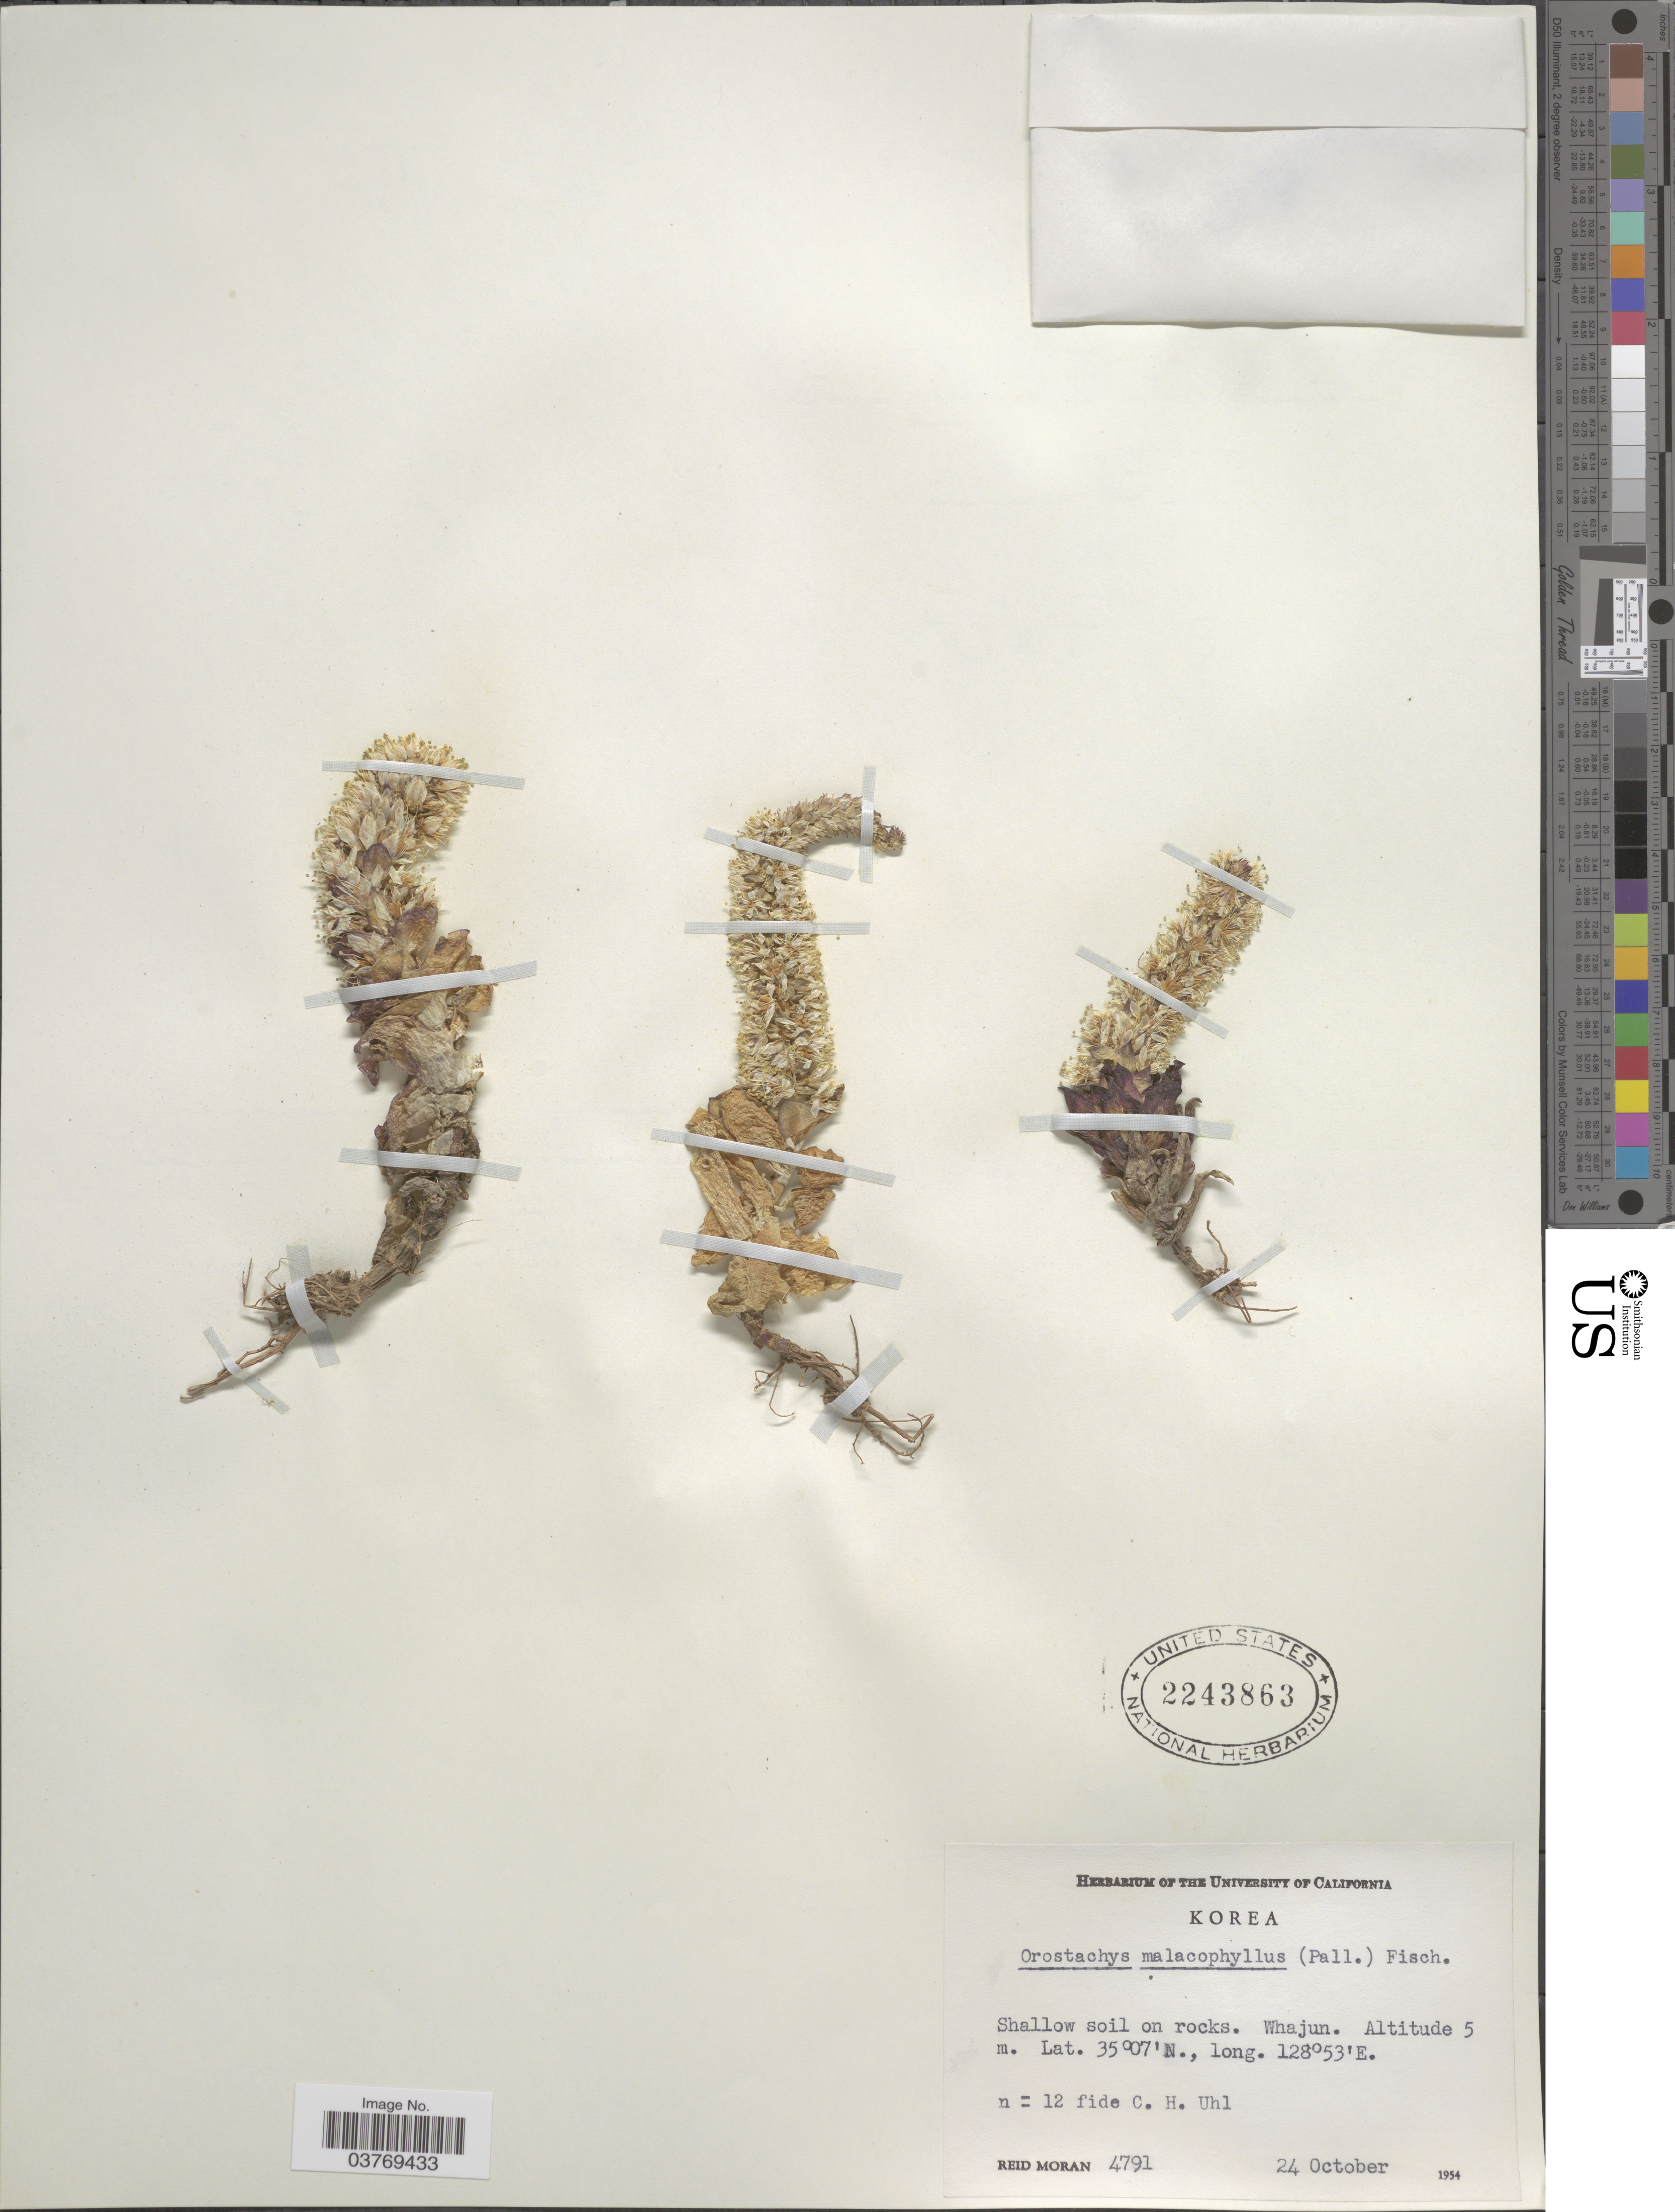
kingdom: Plantae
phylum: Tracheophyta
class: Magnoliopsida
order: Saxifragales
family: Crassulaceae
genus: Orostachys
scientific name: Orostachys malacophylla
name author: (Pall.) Fisch.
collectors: R. V. Moran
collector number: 4791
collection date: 1954-10-24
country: Japan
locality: Whajun.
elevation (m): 5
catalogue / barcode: US 2243863